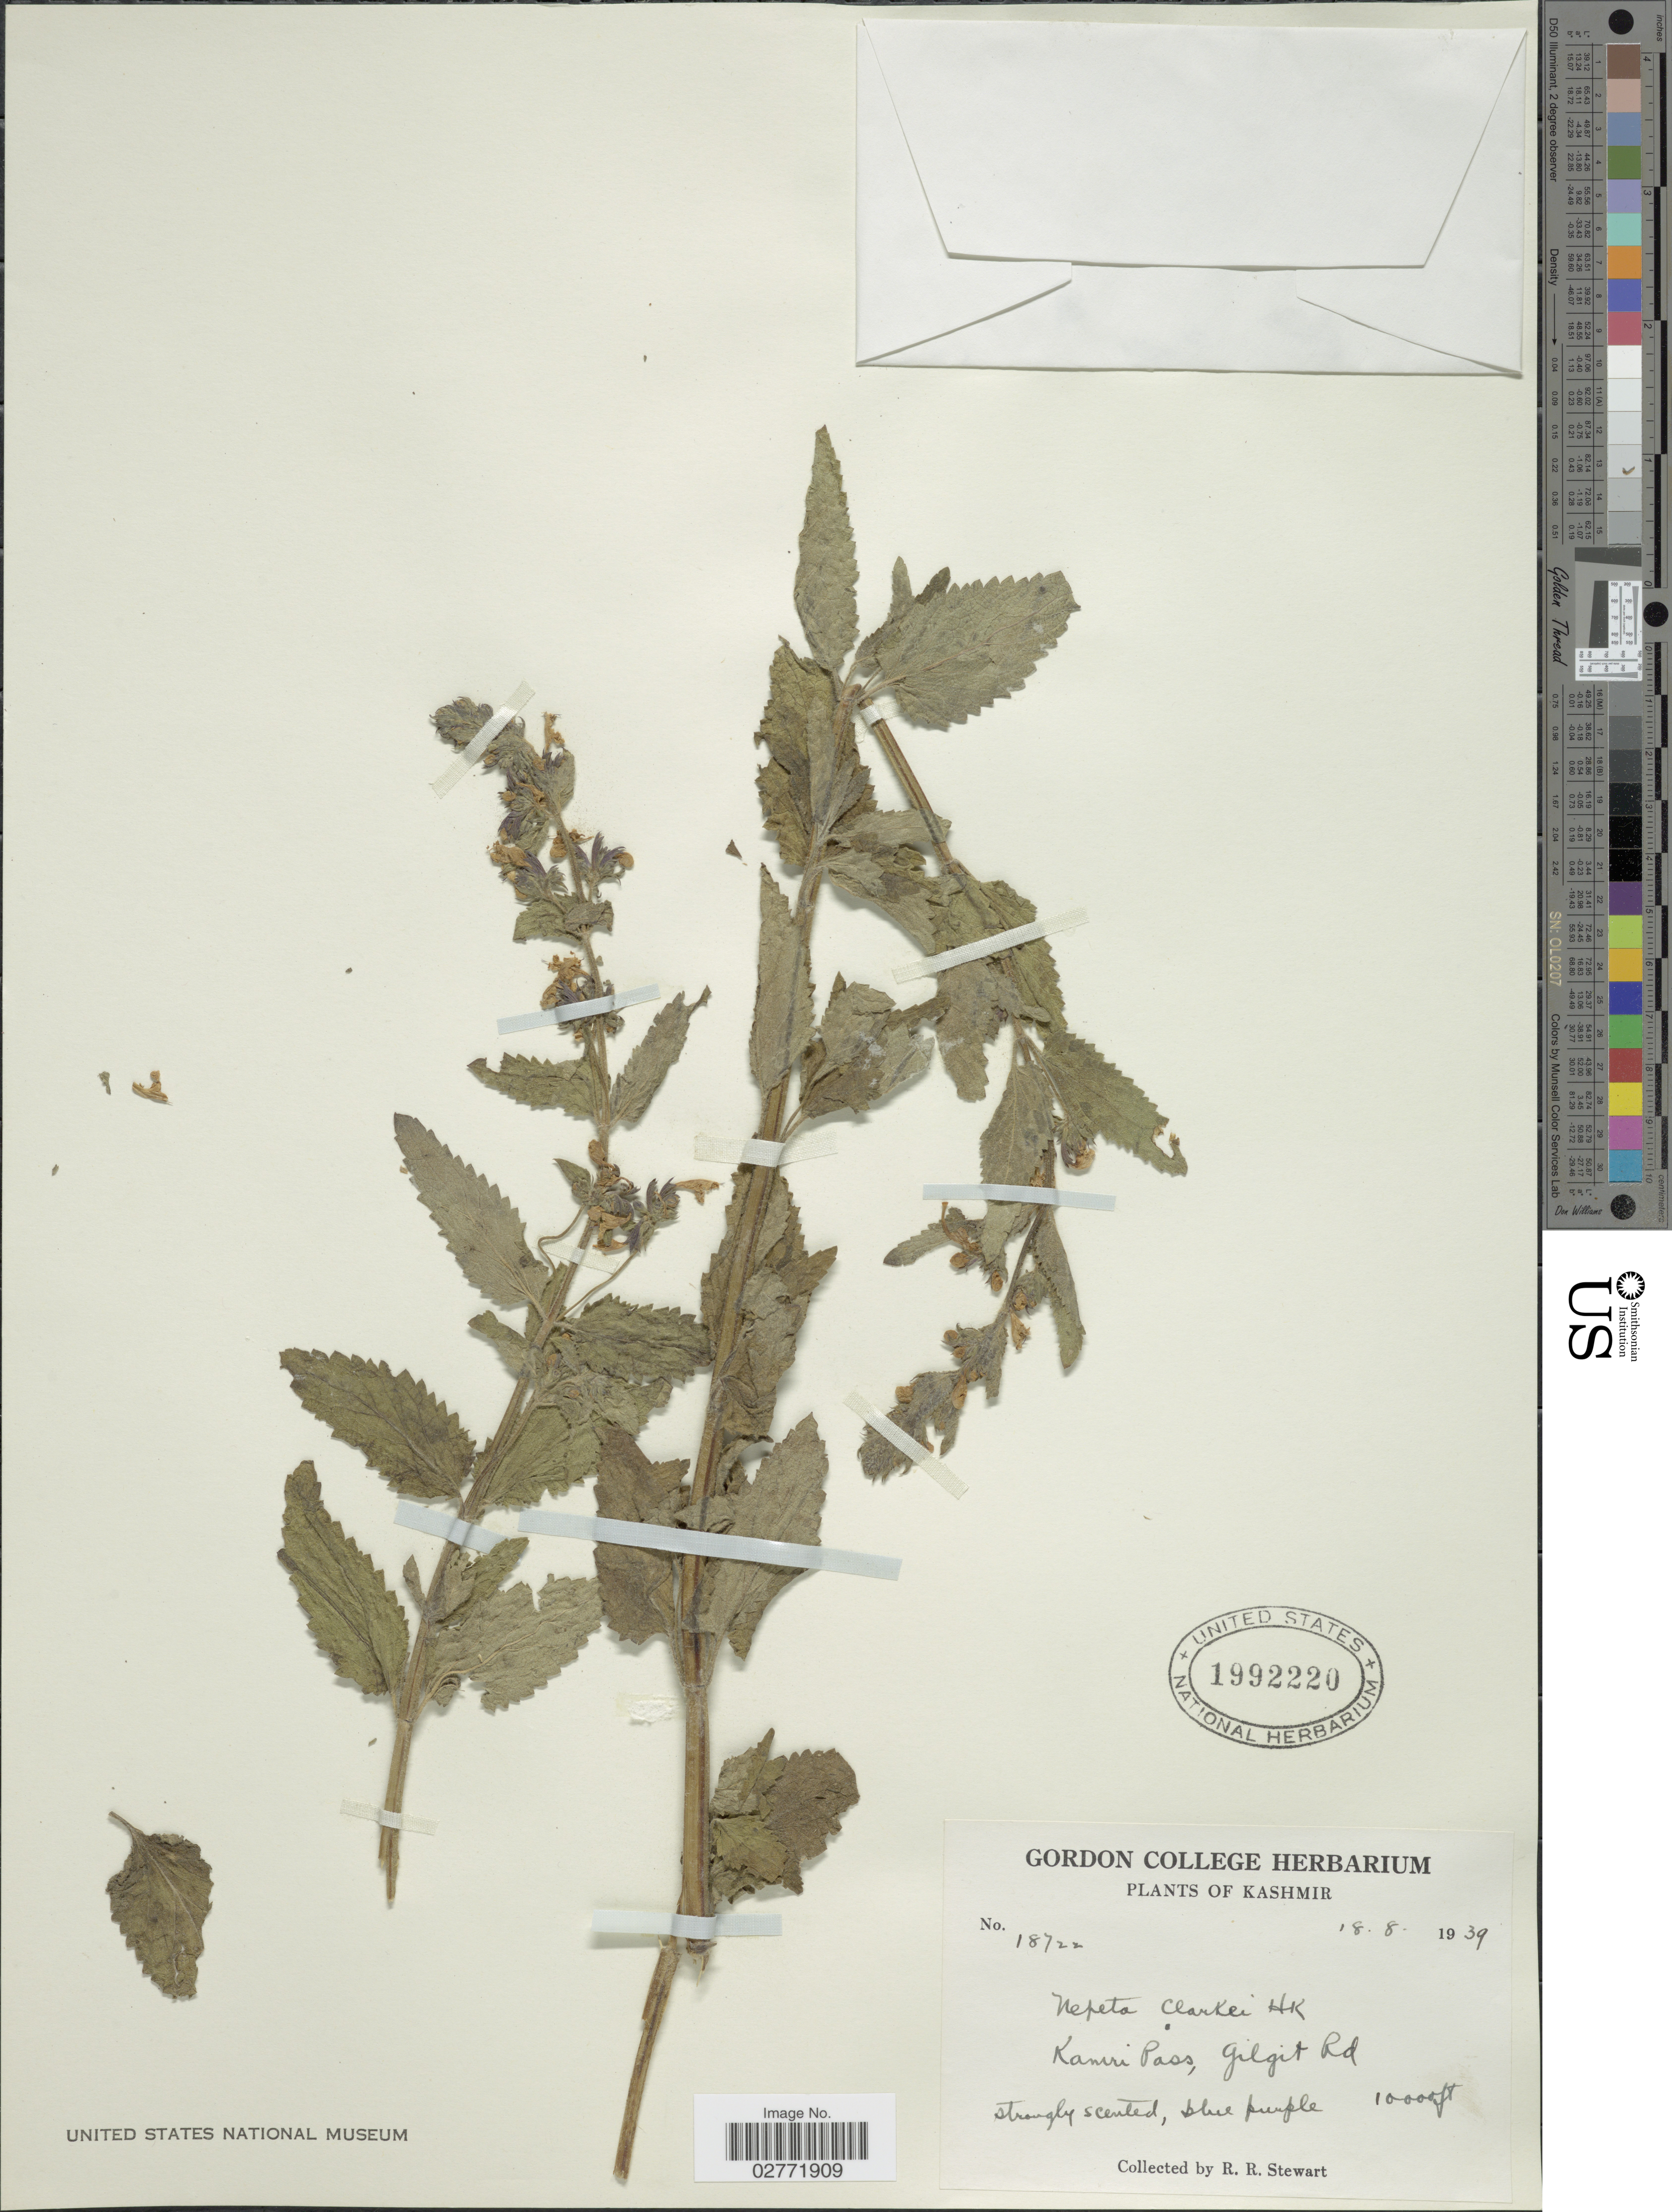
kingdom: Plantae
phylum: Tracheophyta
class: Magnoliopsida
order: Lamiales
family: Lamiaceae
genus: Nepeta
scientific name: Nepeta clarkei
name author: Hook. f.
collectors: R. R. Stewart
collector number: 18722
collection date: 1939-08-18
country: Pakistan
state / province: Gilgit-Baltistan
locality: Kashmir, Kamri Pass, Gilgit Rd.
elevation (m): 3048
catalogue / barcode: US 1992220